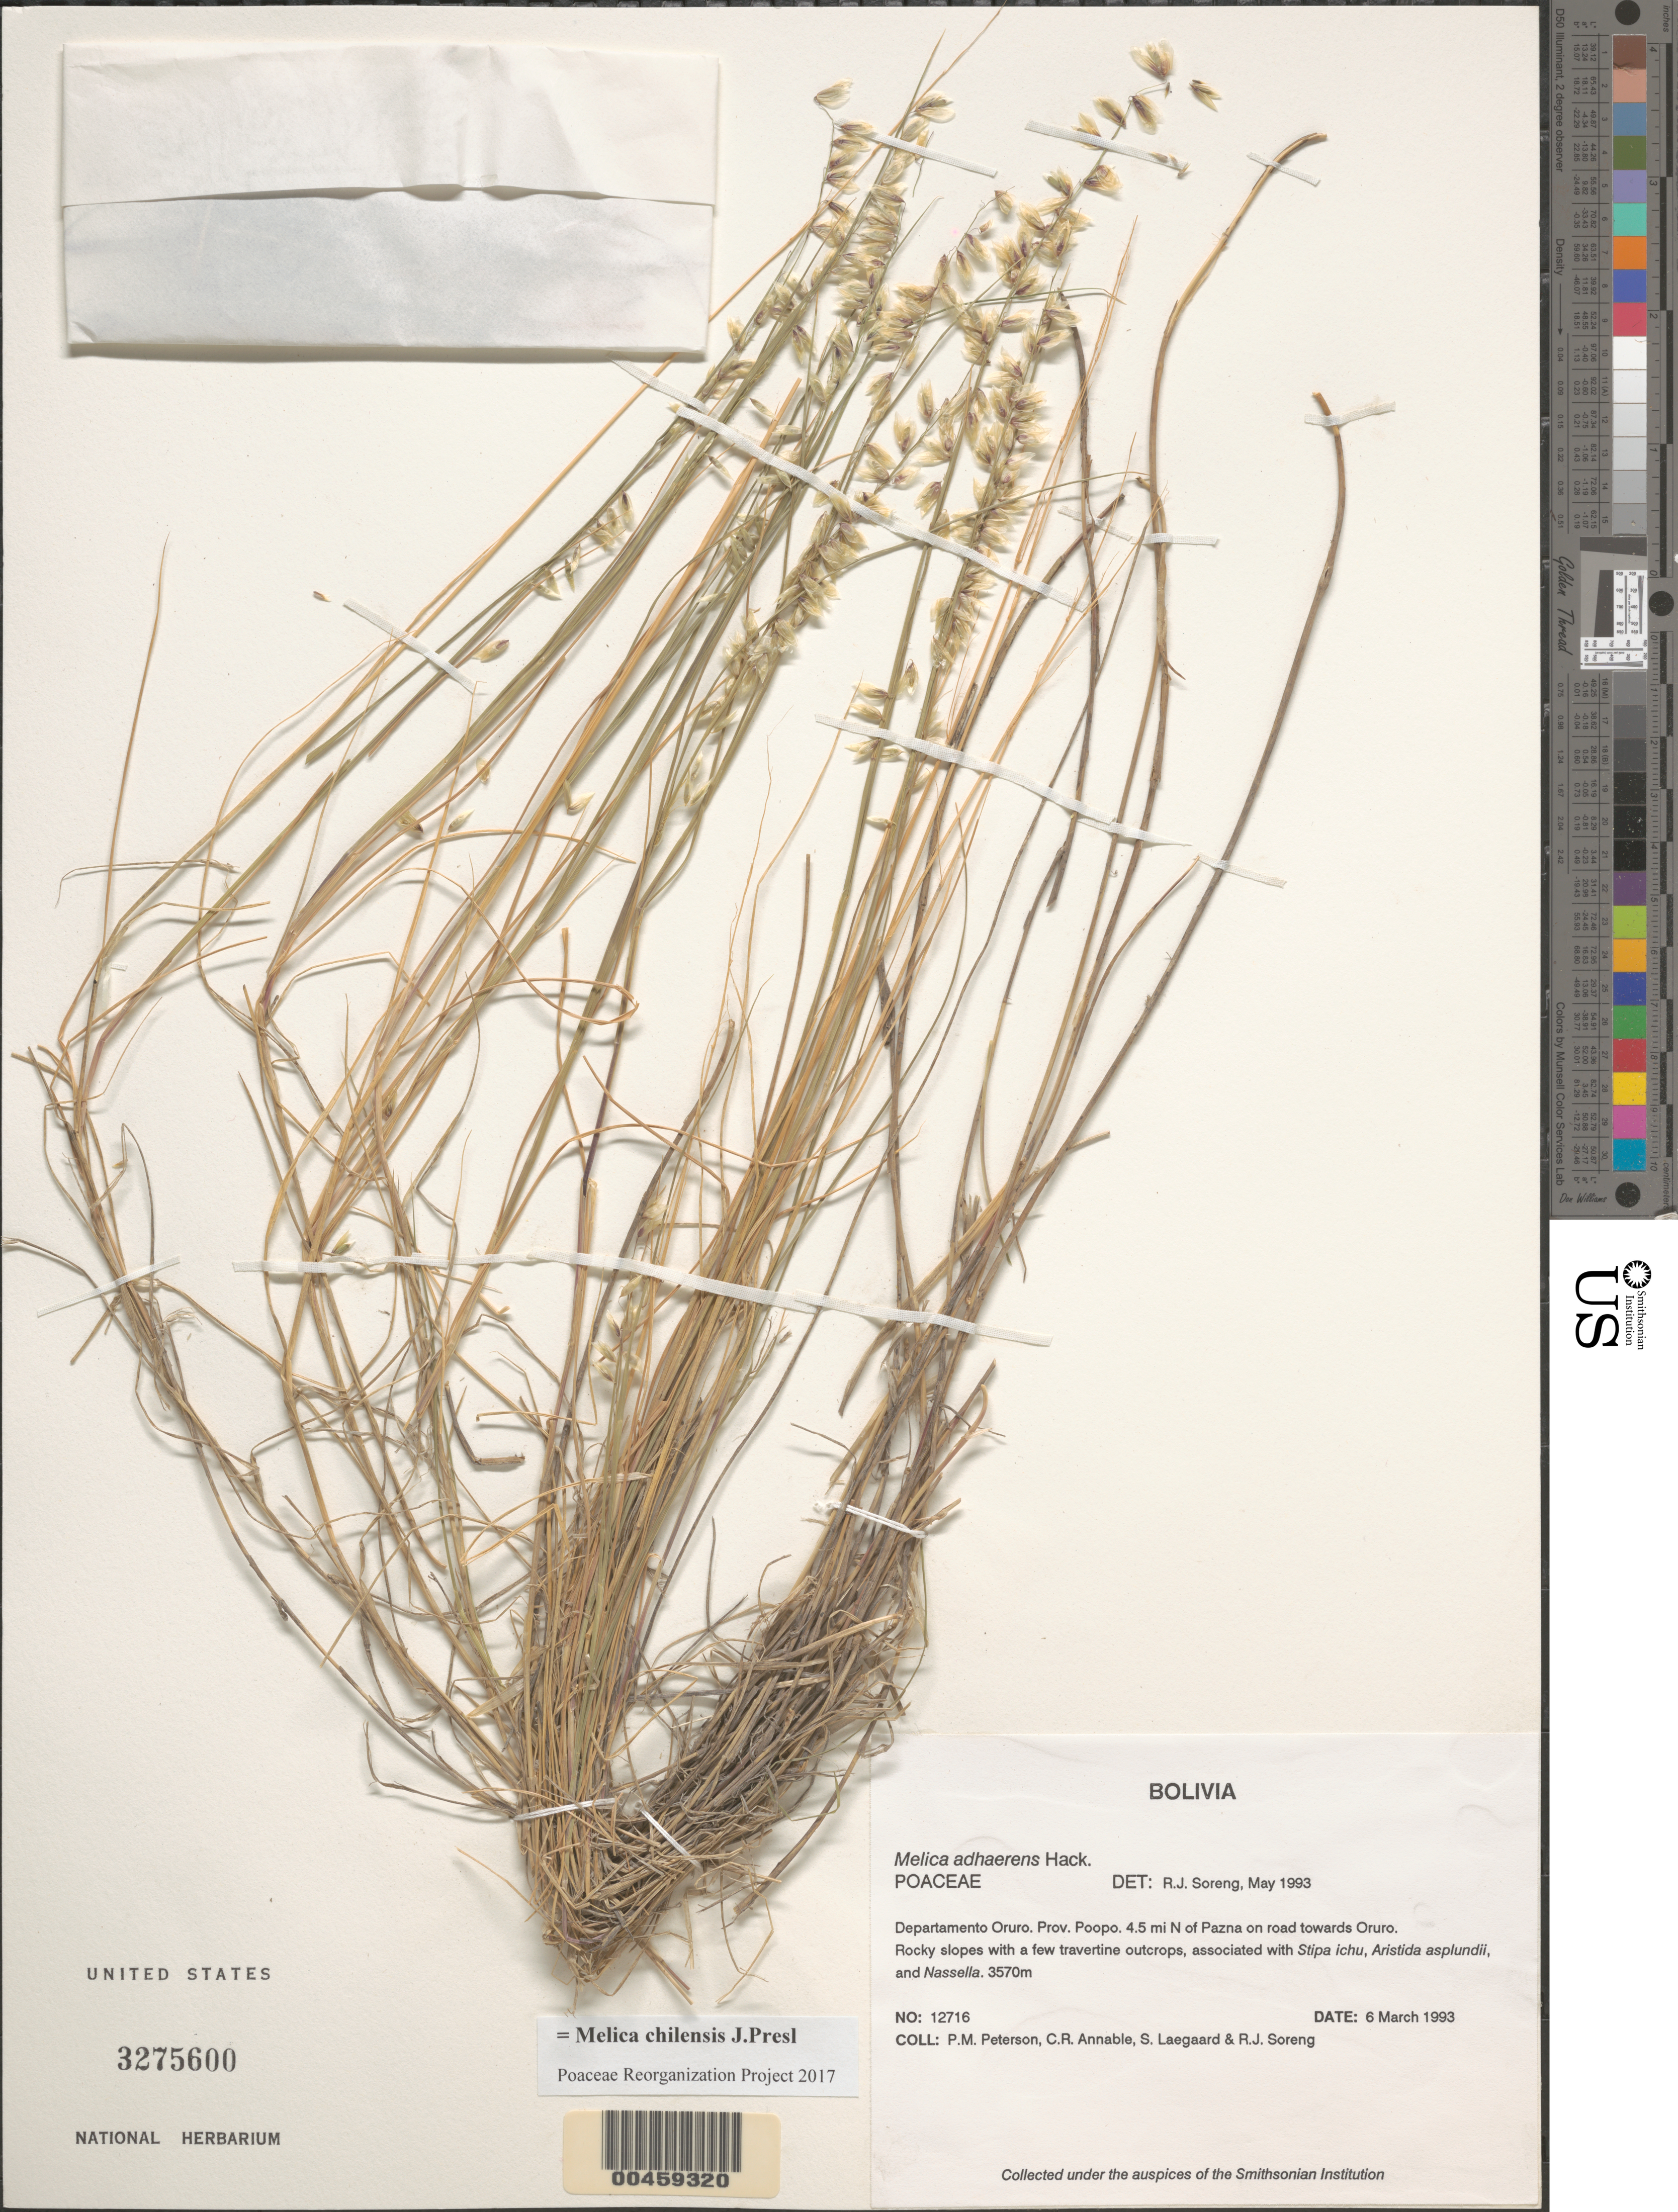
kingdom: Plantae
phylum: Tracheophyta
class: Liliopsida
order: Poales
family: Poaceae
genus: Melica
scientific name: Melica chilensis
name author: J. Presl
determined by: Poaceae Reorganization Project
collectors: P. M. Peterson, C. R. Annable, S. Lægaard & R. J. Soreng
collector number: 12716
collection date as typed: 06 Mar 1993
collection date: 1993-03-06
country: Bolivia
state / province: Oruro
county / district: Poopó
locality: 4.5 mi N of Pazna on road towards Oruro.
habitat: Rocky slopes with a few travertine outcrops, associated with Stipa ichu, Aristida asplundii, and Nassella.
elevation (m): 3570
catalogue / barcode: US 3275600